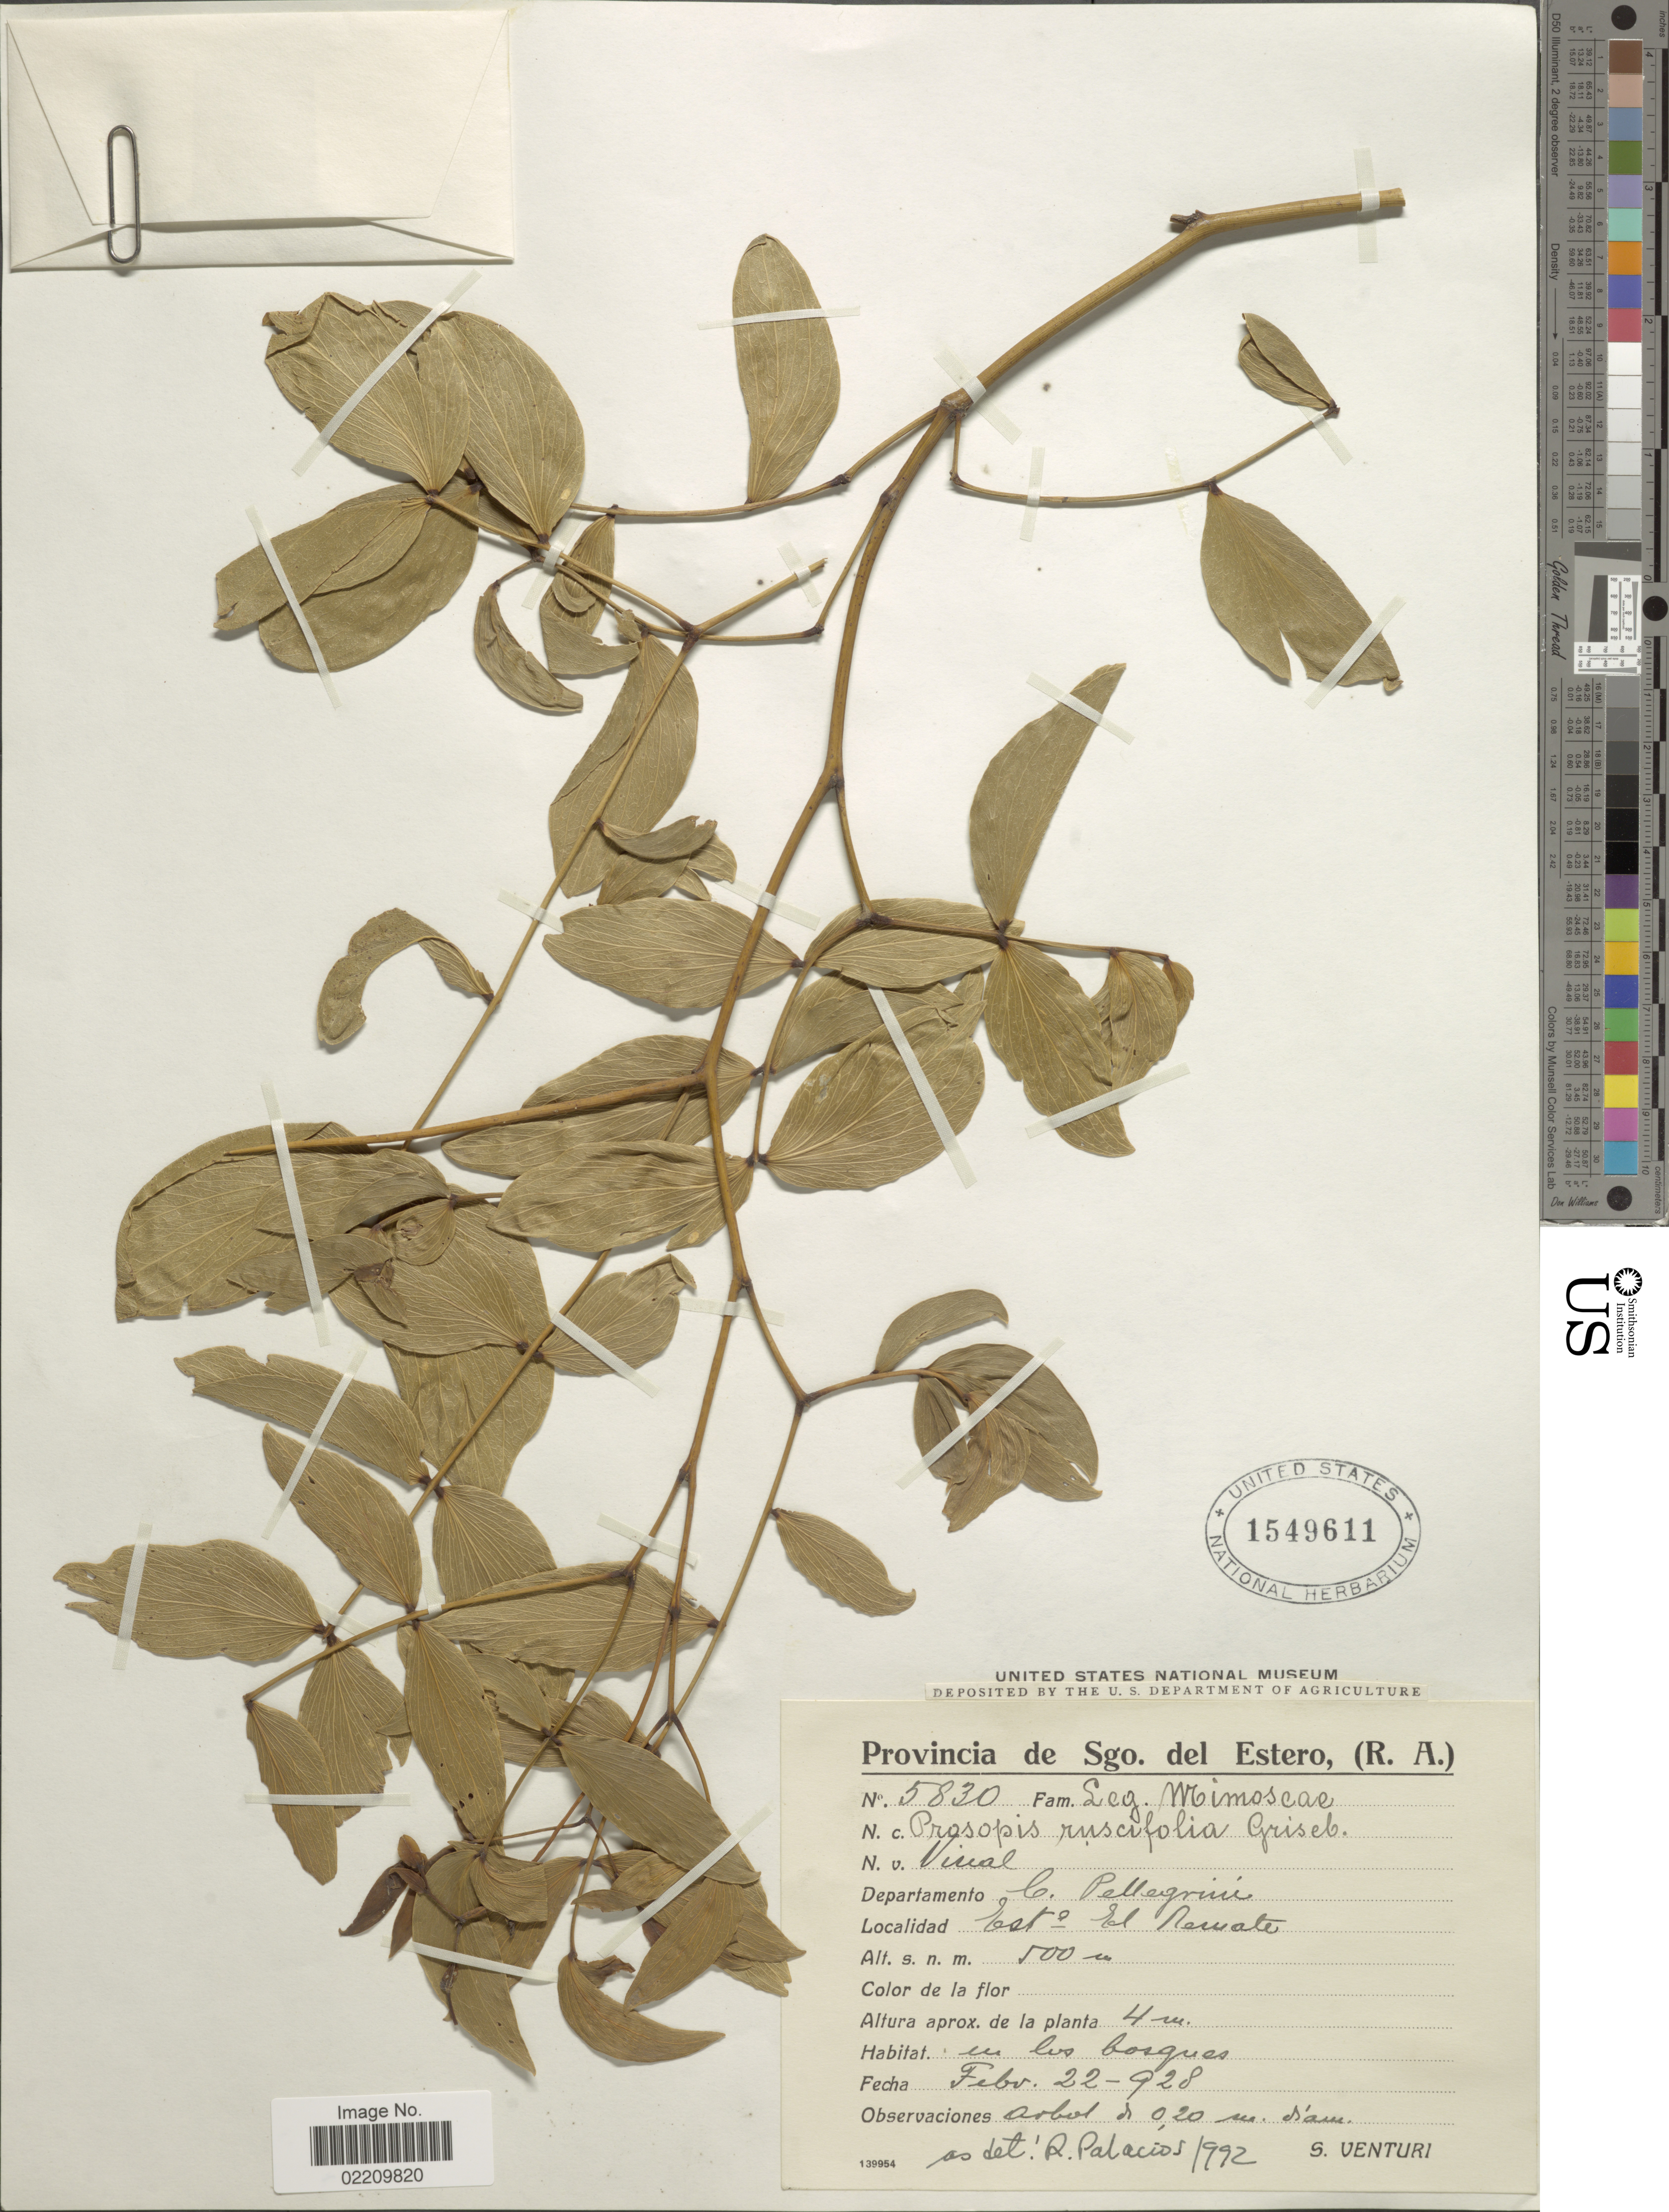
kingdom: Plantae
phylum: Tracheophyta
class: Magnoliopsida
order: Fabales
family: Fabaceae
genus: Neltuma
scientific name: Neltuma ruscifolia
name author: (Griseb.) C. E. Hughes & G.P. Lewis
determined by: Strong, Mark T., (BOT), Smithsonian Institution - National Museum of Natural History (UNITED STATES)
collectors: S. Venturi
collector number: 5830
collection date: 1928-02-22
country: Argentina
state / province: Santiago del Estero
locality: Provincia de Sgo. del Estero, (R.A.). Departamento C. Pellegrini. Esto. El Remate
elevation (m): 500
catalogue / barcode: US 1549611